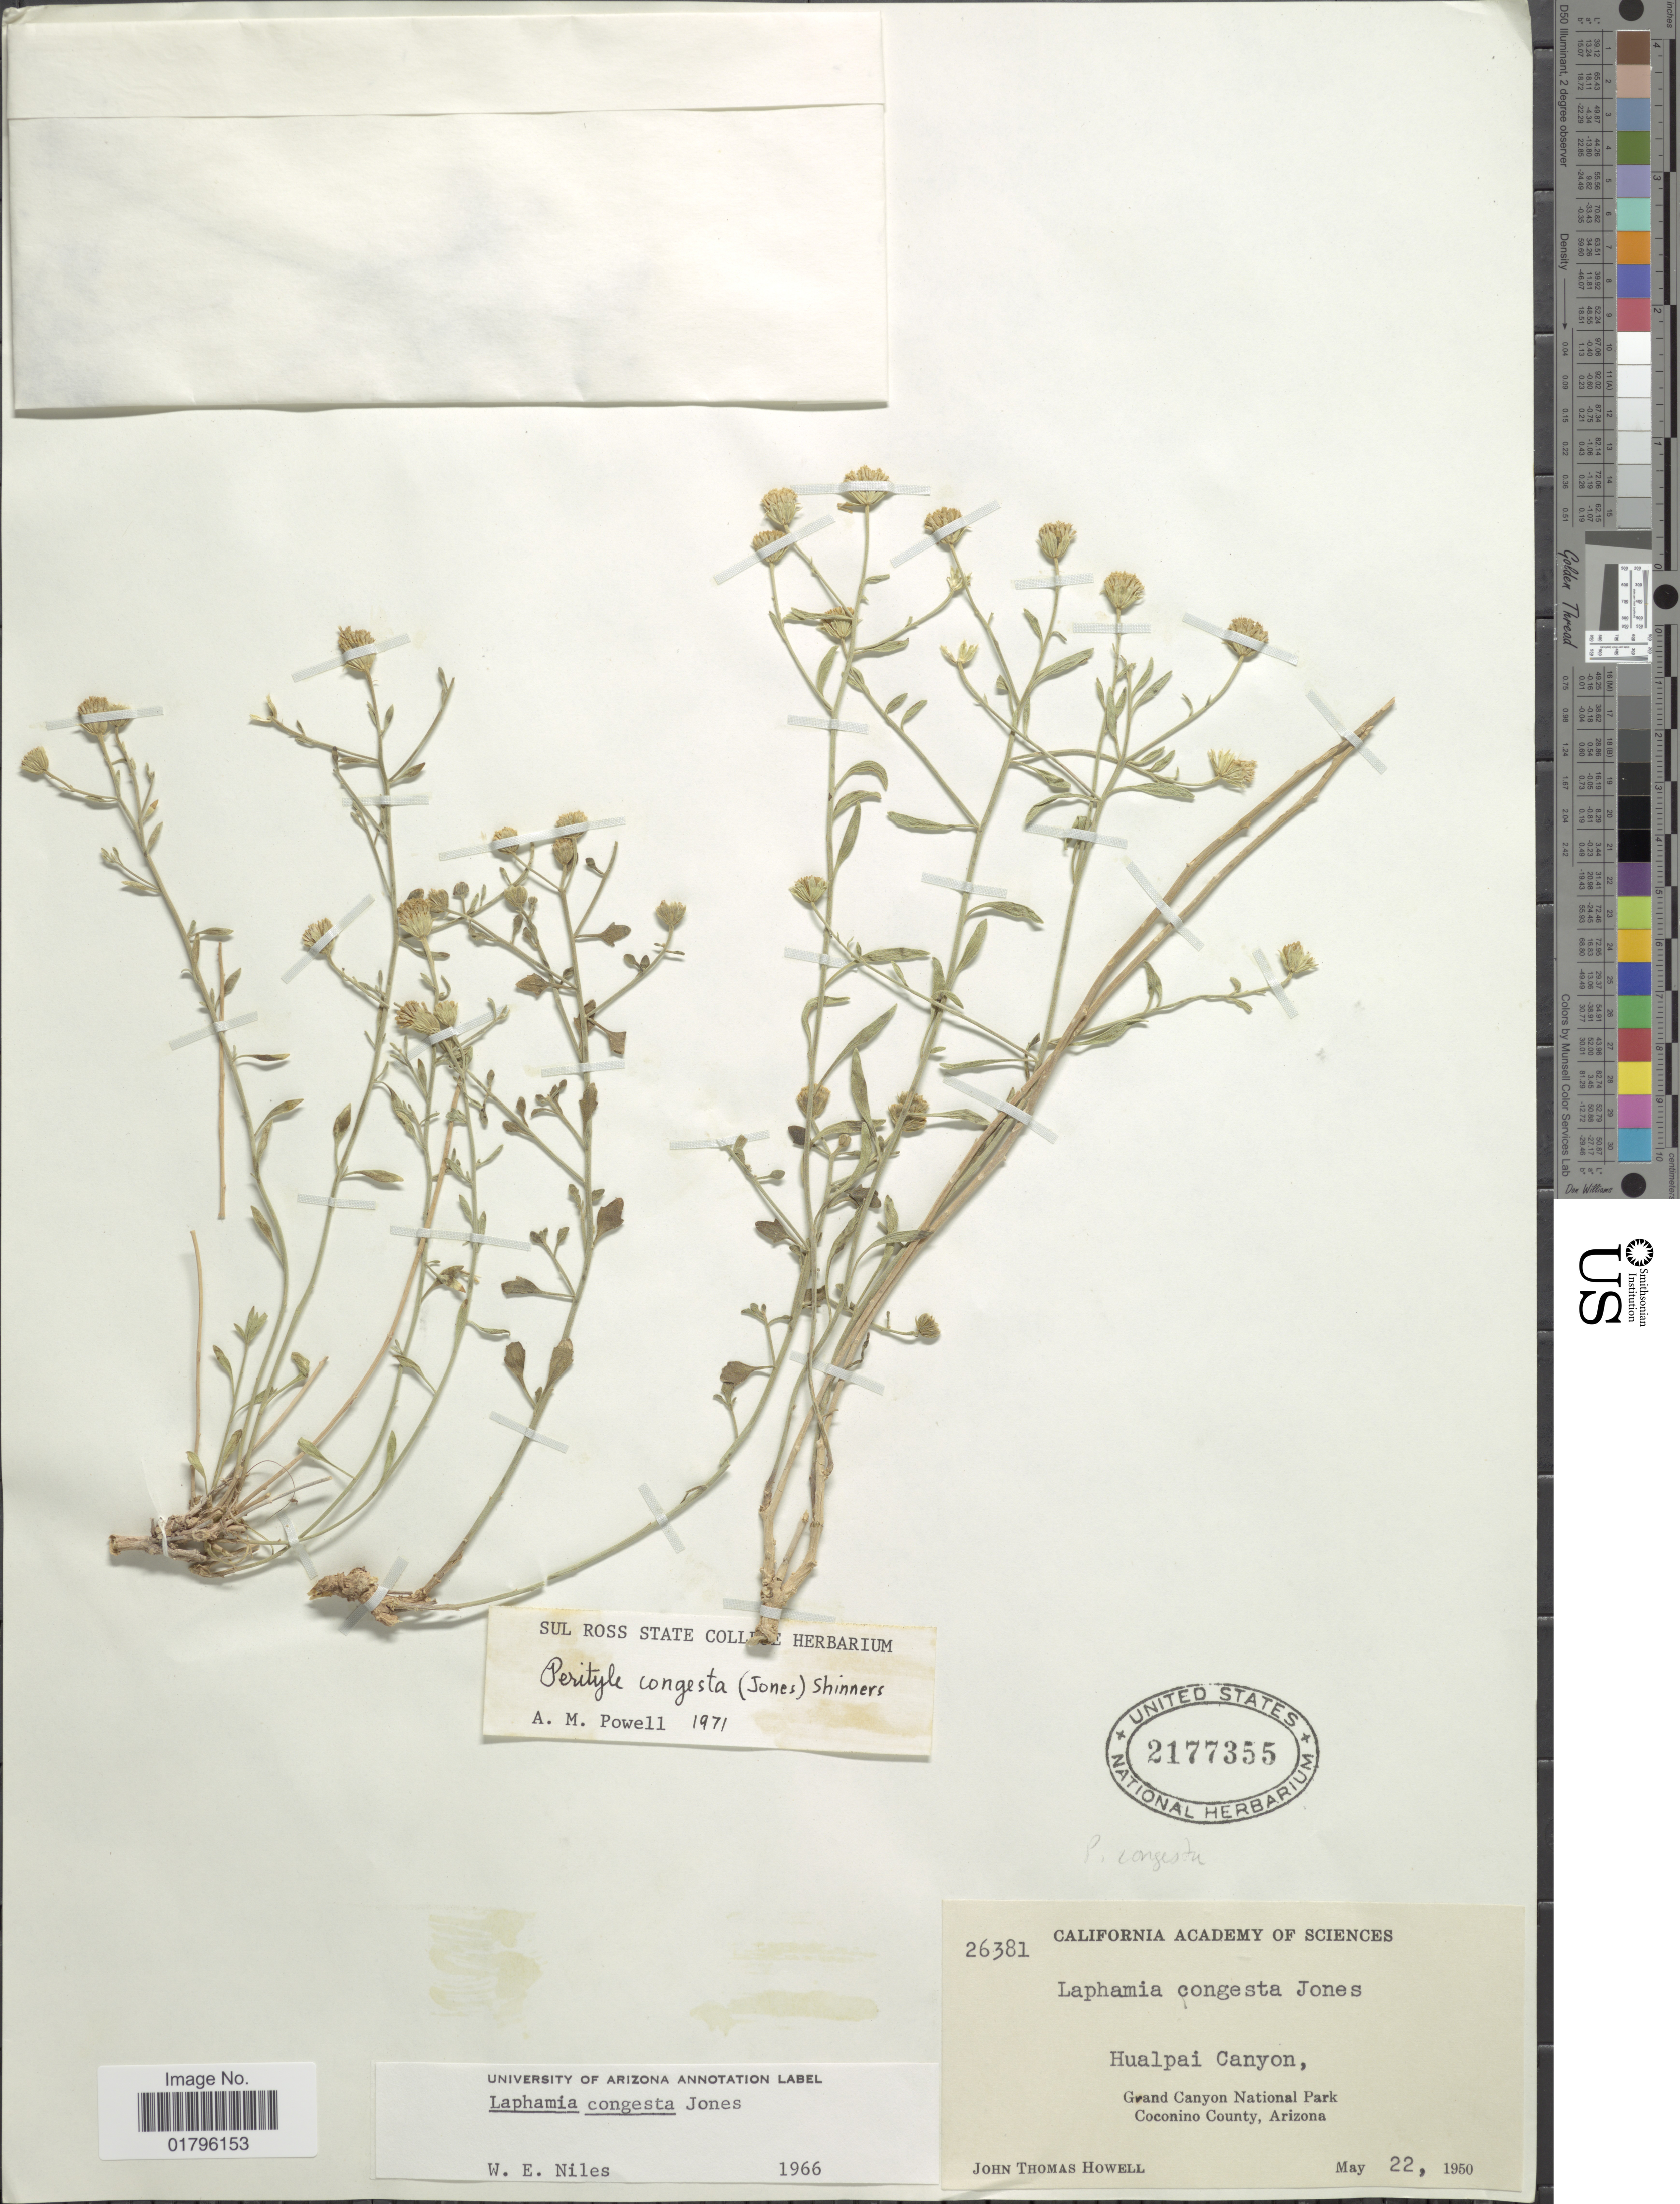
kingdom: Plantae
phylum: Tracheophyta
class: Magnoliopsida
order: Asterales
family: Asteraceae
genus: Perityle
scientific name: Perityle congesta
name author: (M.E. Jones) Shinners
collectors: J. T. Howell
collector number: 26381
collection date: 1950-05-22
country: United States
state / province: Arizona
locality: Hualpai Canyon, Grand Canyon National Park. Coconino County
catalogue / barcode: US 2177355